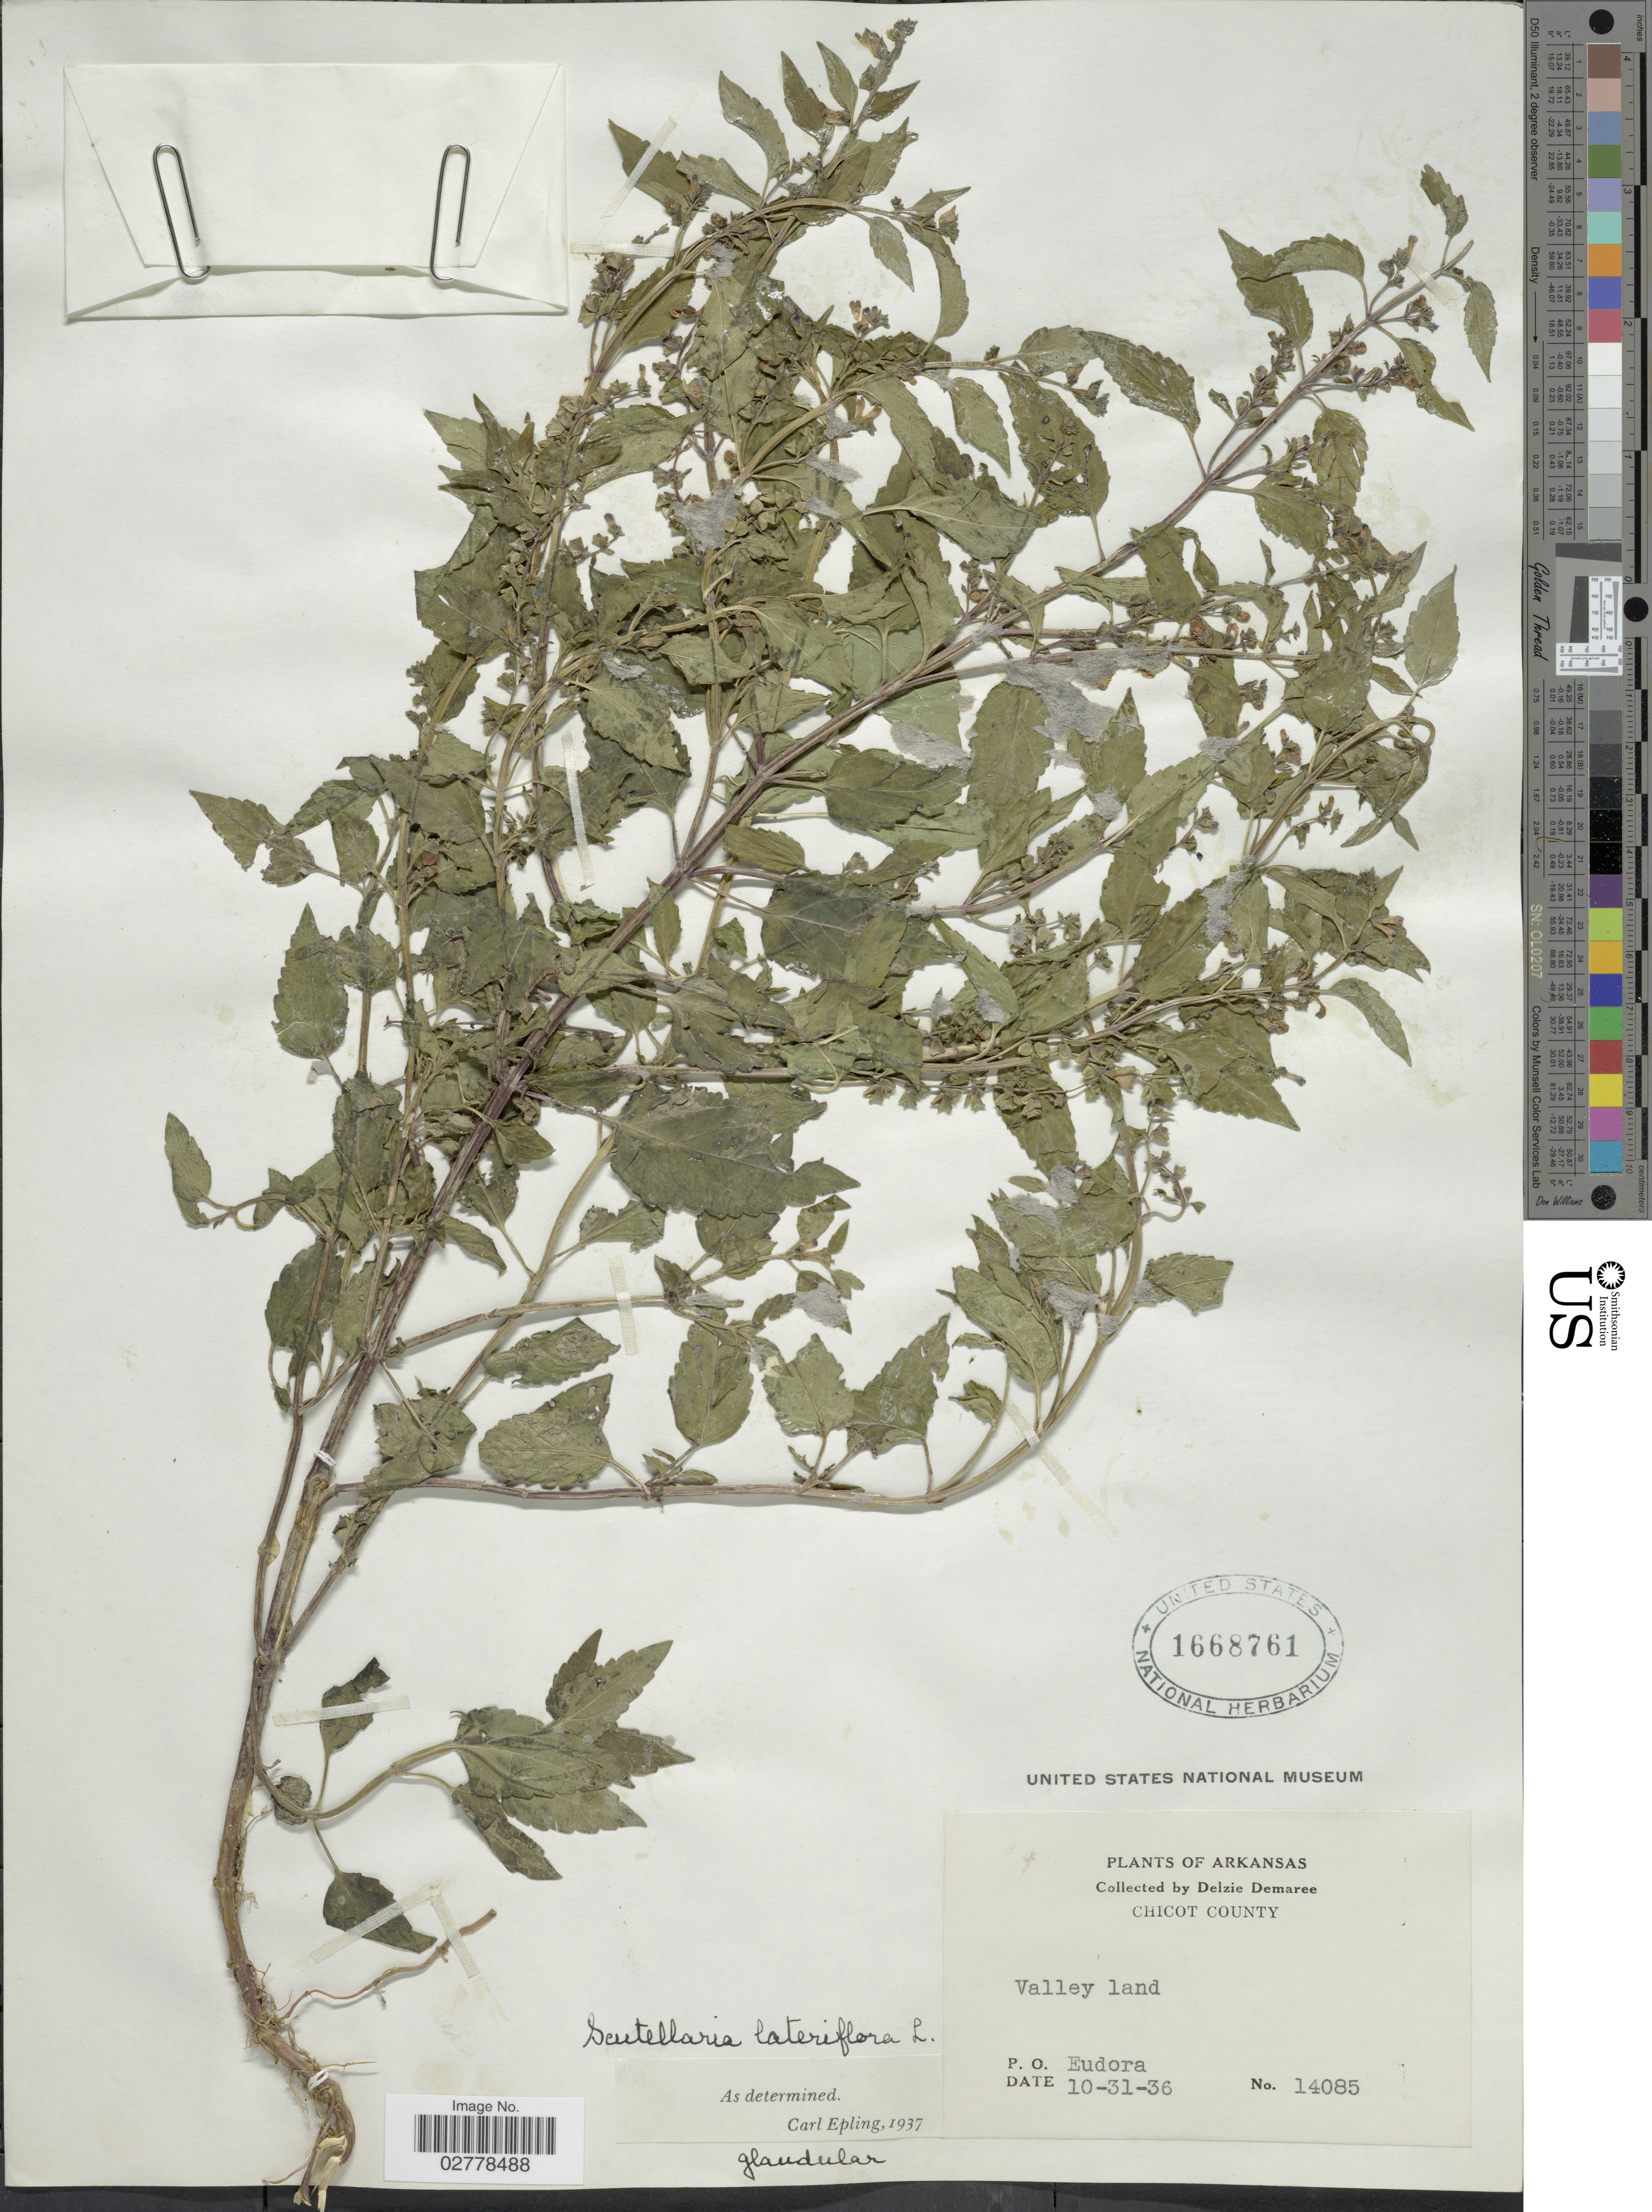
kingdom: Plantae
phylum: Tracheophyta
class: Magnoliopsida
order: Lamiales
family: Lamiaceae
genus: Scutellaria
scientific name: Scutellaria lateriflora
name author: L.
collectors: D. Demaree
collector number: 14085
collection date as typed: Transcribed d/m/y: 31/10/36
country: United States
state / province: Arkansas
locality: Chicot County. Valley land. P.O. Eudora.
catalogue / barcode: US 1668761